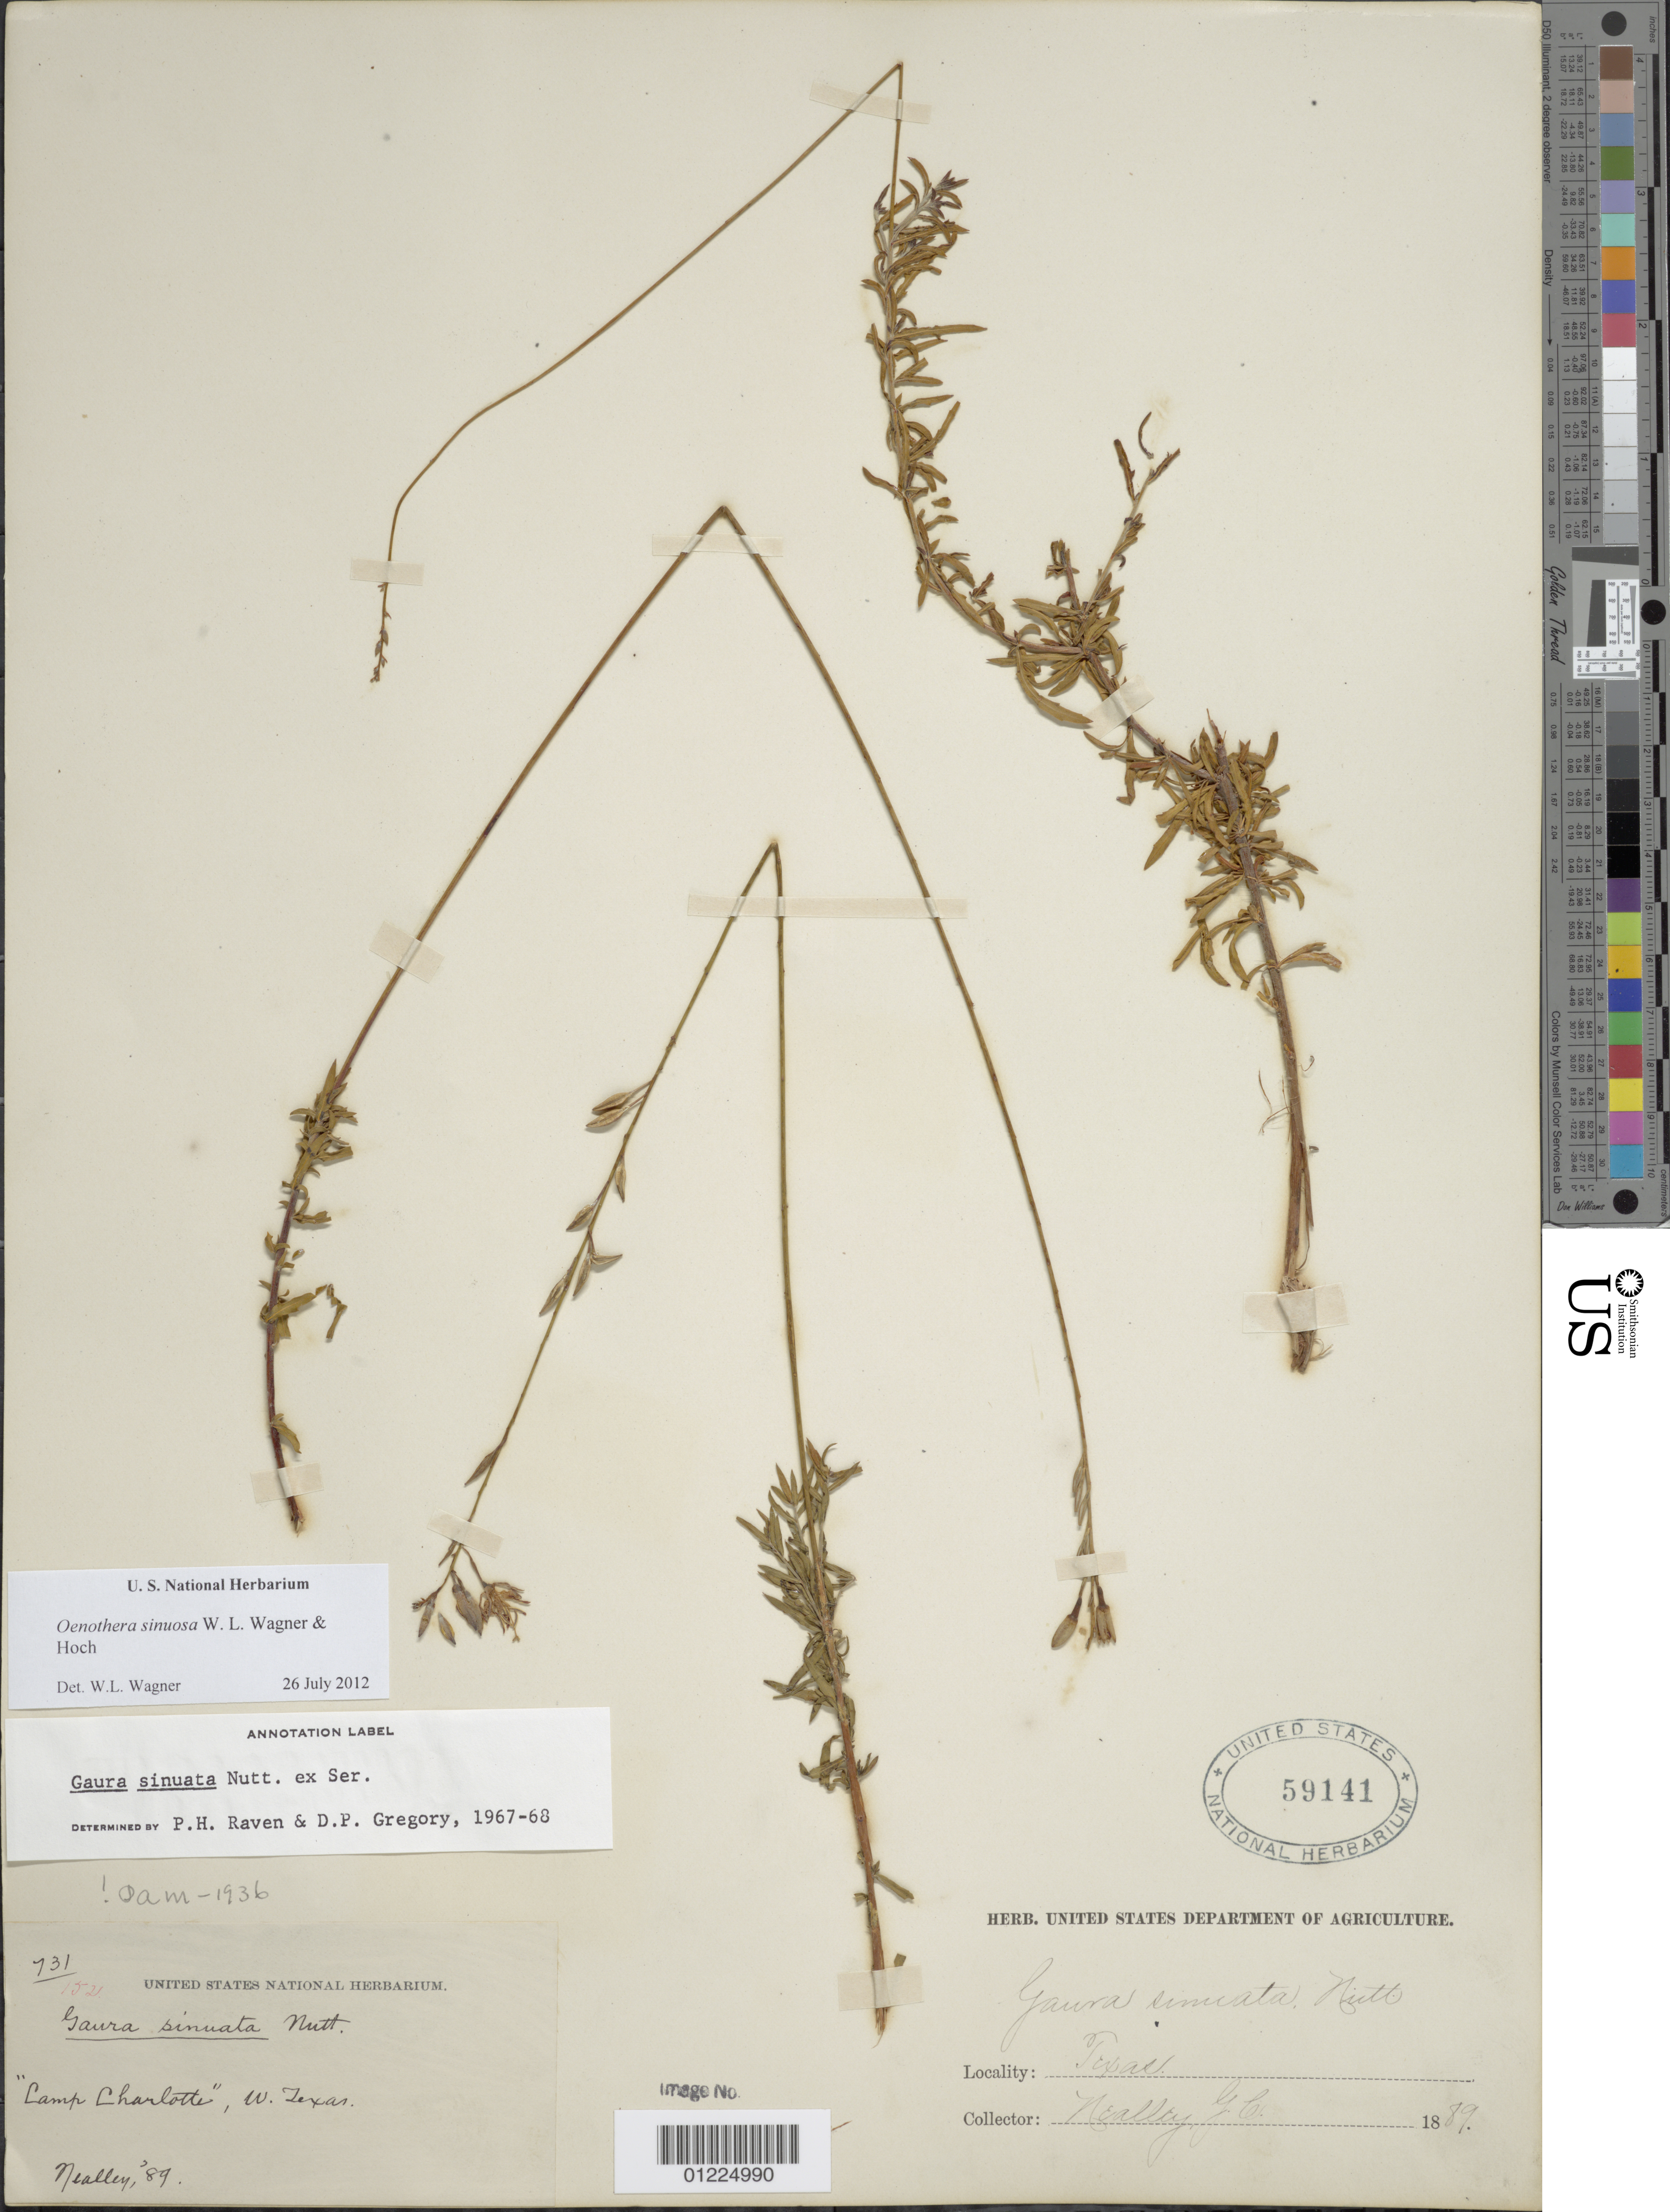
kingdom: Plantae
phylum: Tracheophyta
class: Magnoliopsida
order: Myrtales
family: Onagraceae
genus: Oenothera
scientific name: Oenothera sinuosa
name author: Nutt. ex Ser.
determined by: Wagner, W. L., (BOT), Smithsonian Institution - National Museum of Natural History (UNITED STATES)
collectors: G. C. Nealley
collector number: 731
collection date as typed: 1889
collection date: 1889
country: United States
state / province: Texas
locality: "Camp Charlotte", W. Texas.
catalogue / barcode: US 59141